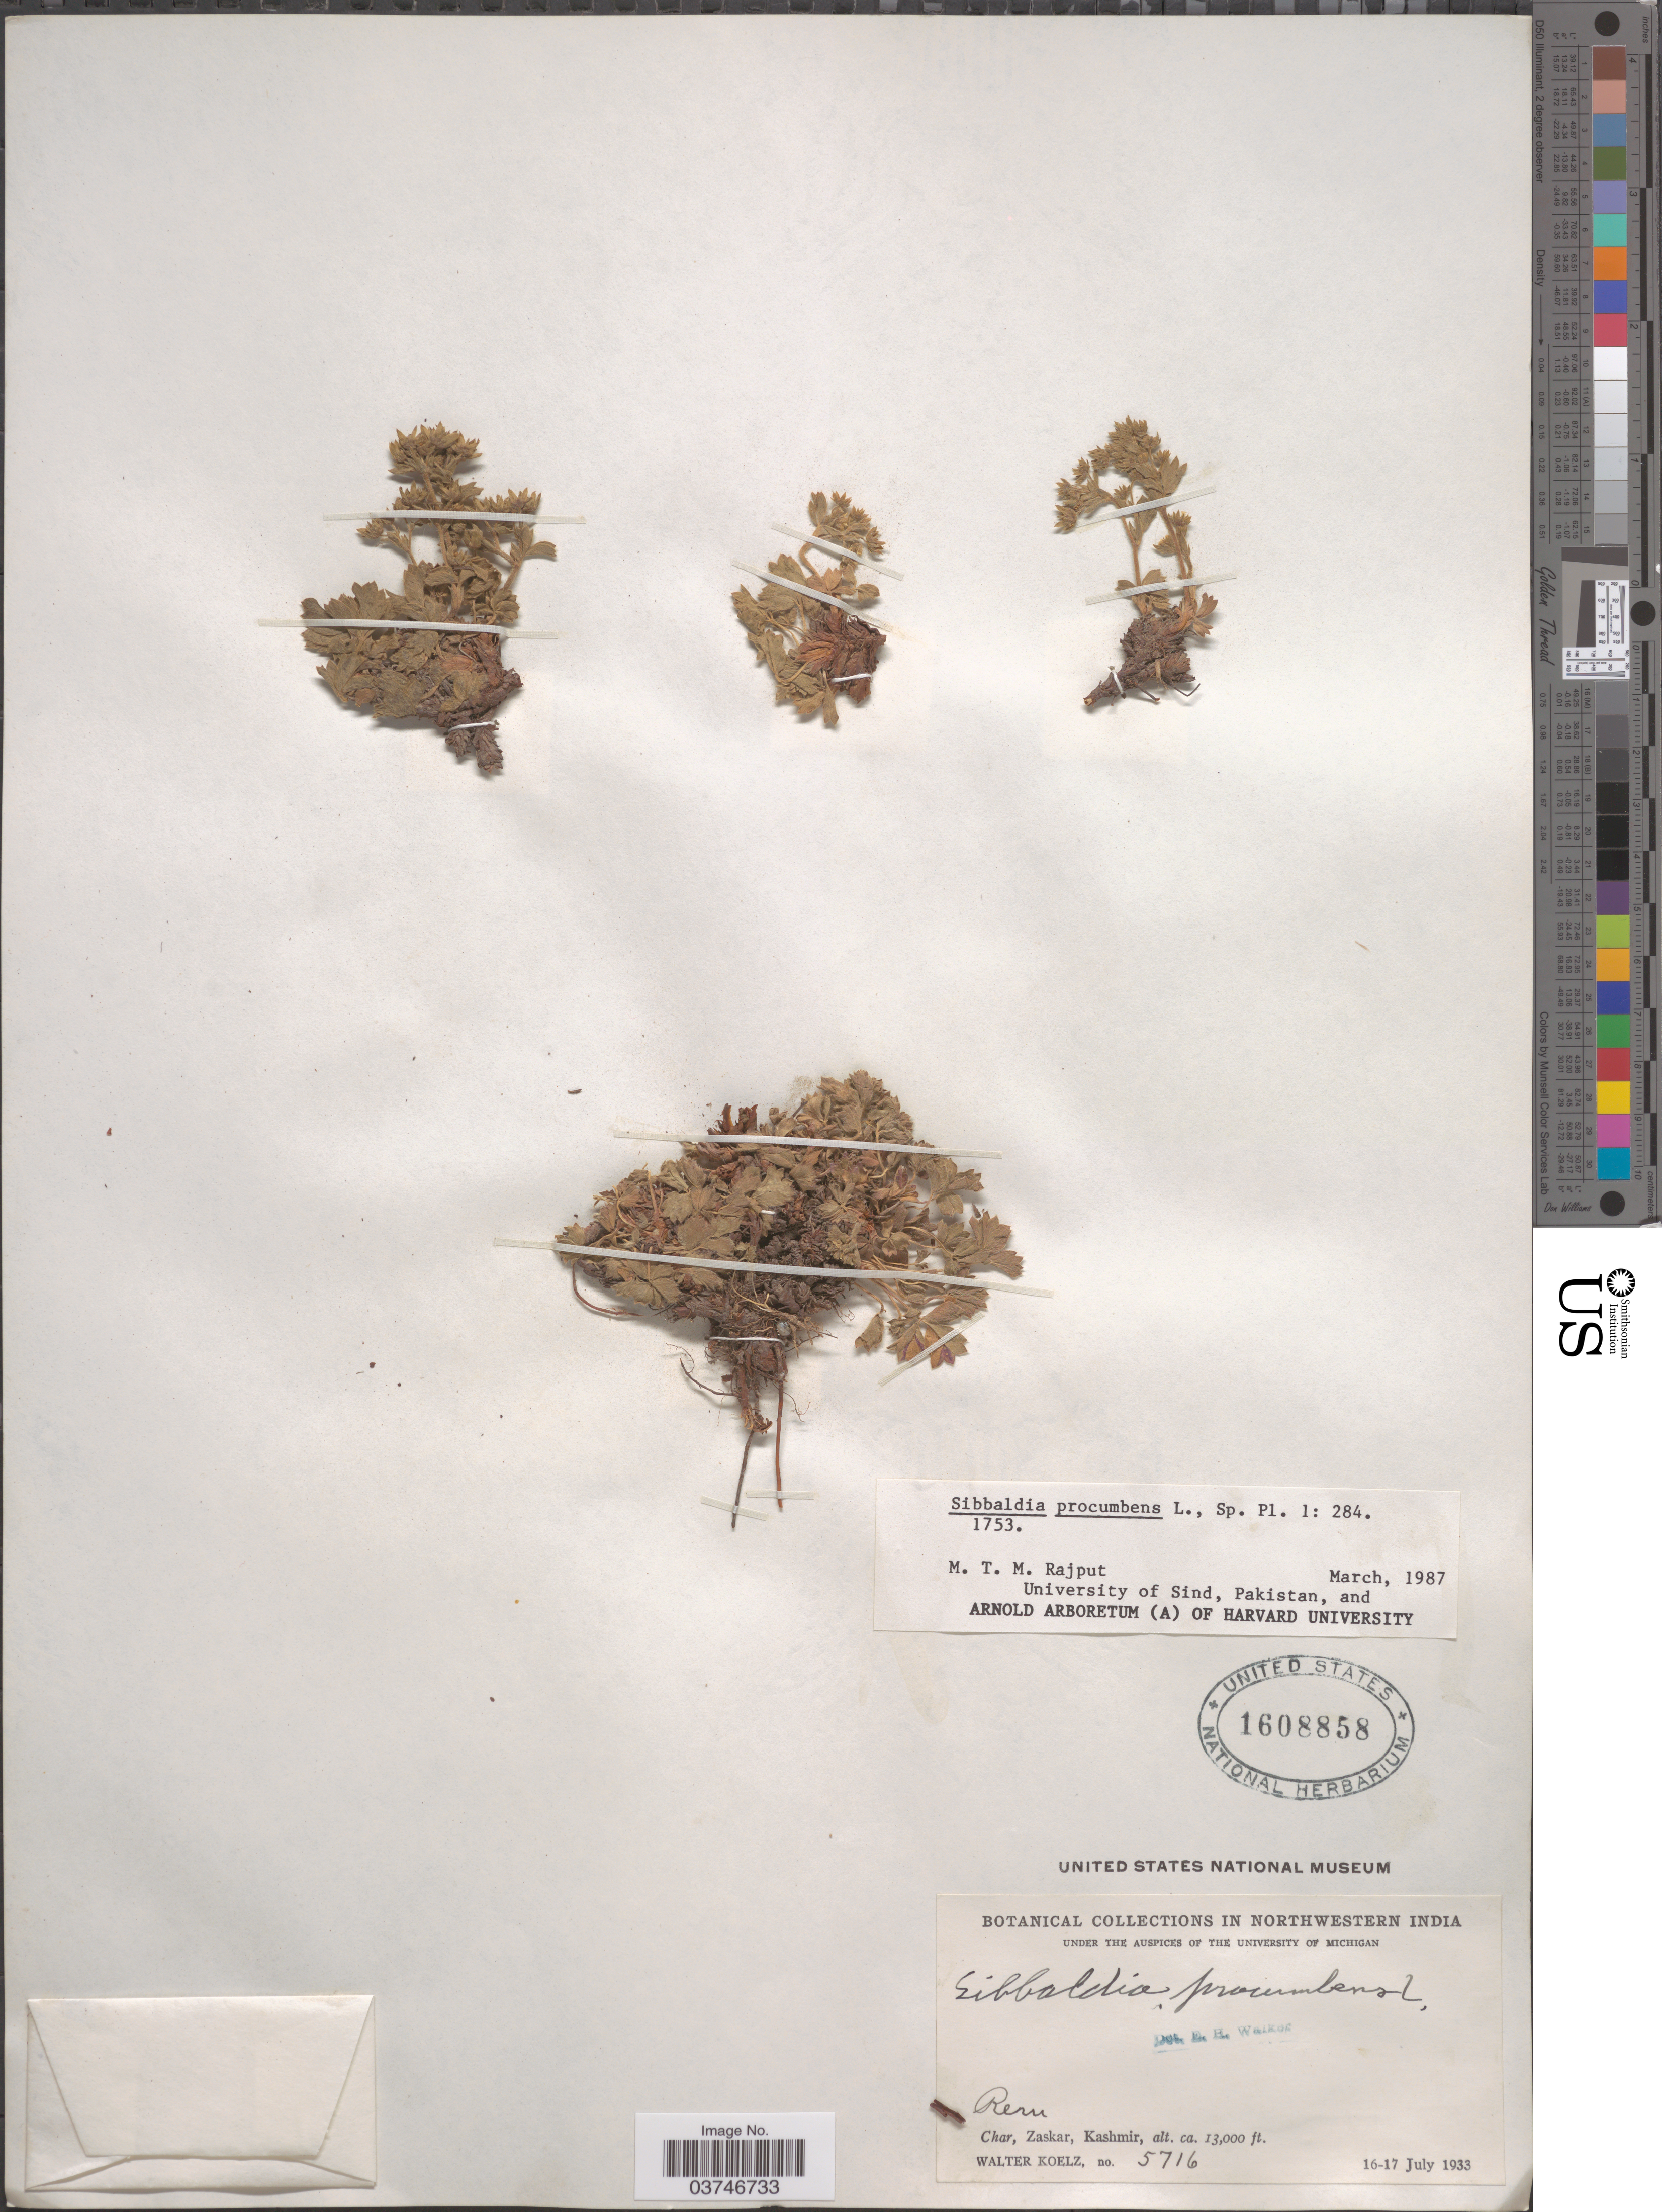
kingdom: Plantae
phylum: Tracheophyta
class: Magnoliopsida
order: Rosales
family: Rosaceae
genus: Sibbaldia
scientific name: Sibbaldia procumbens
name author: L.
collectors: W. N. Koelz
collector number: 5716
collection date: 1933-06-17/1933-07-16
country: India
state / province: Jammu and Kashmir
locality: Northwestern India. Reru. Char, Zaskar, Kashmir.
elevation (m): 3962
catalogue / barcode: US 1608858